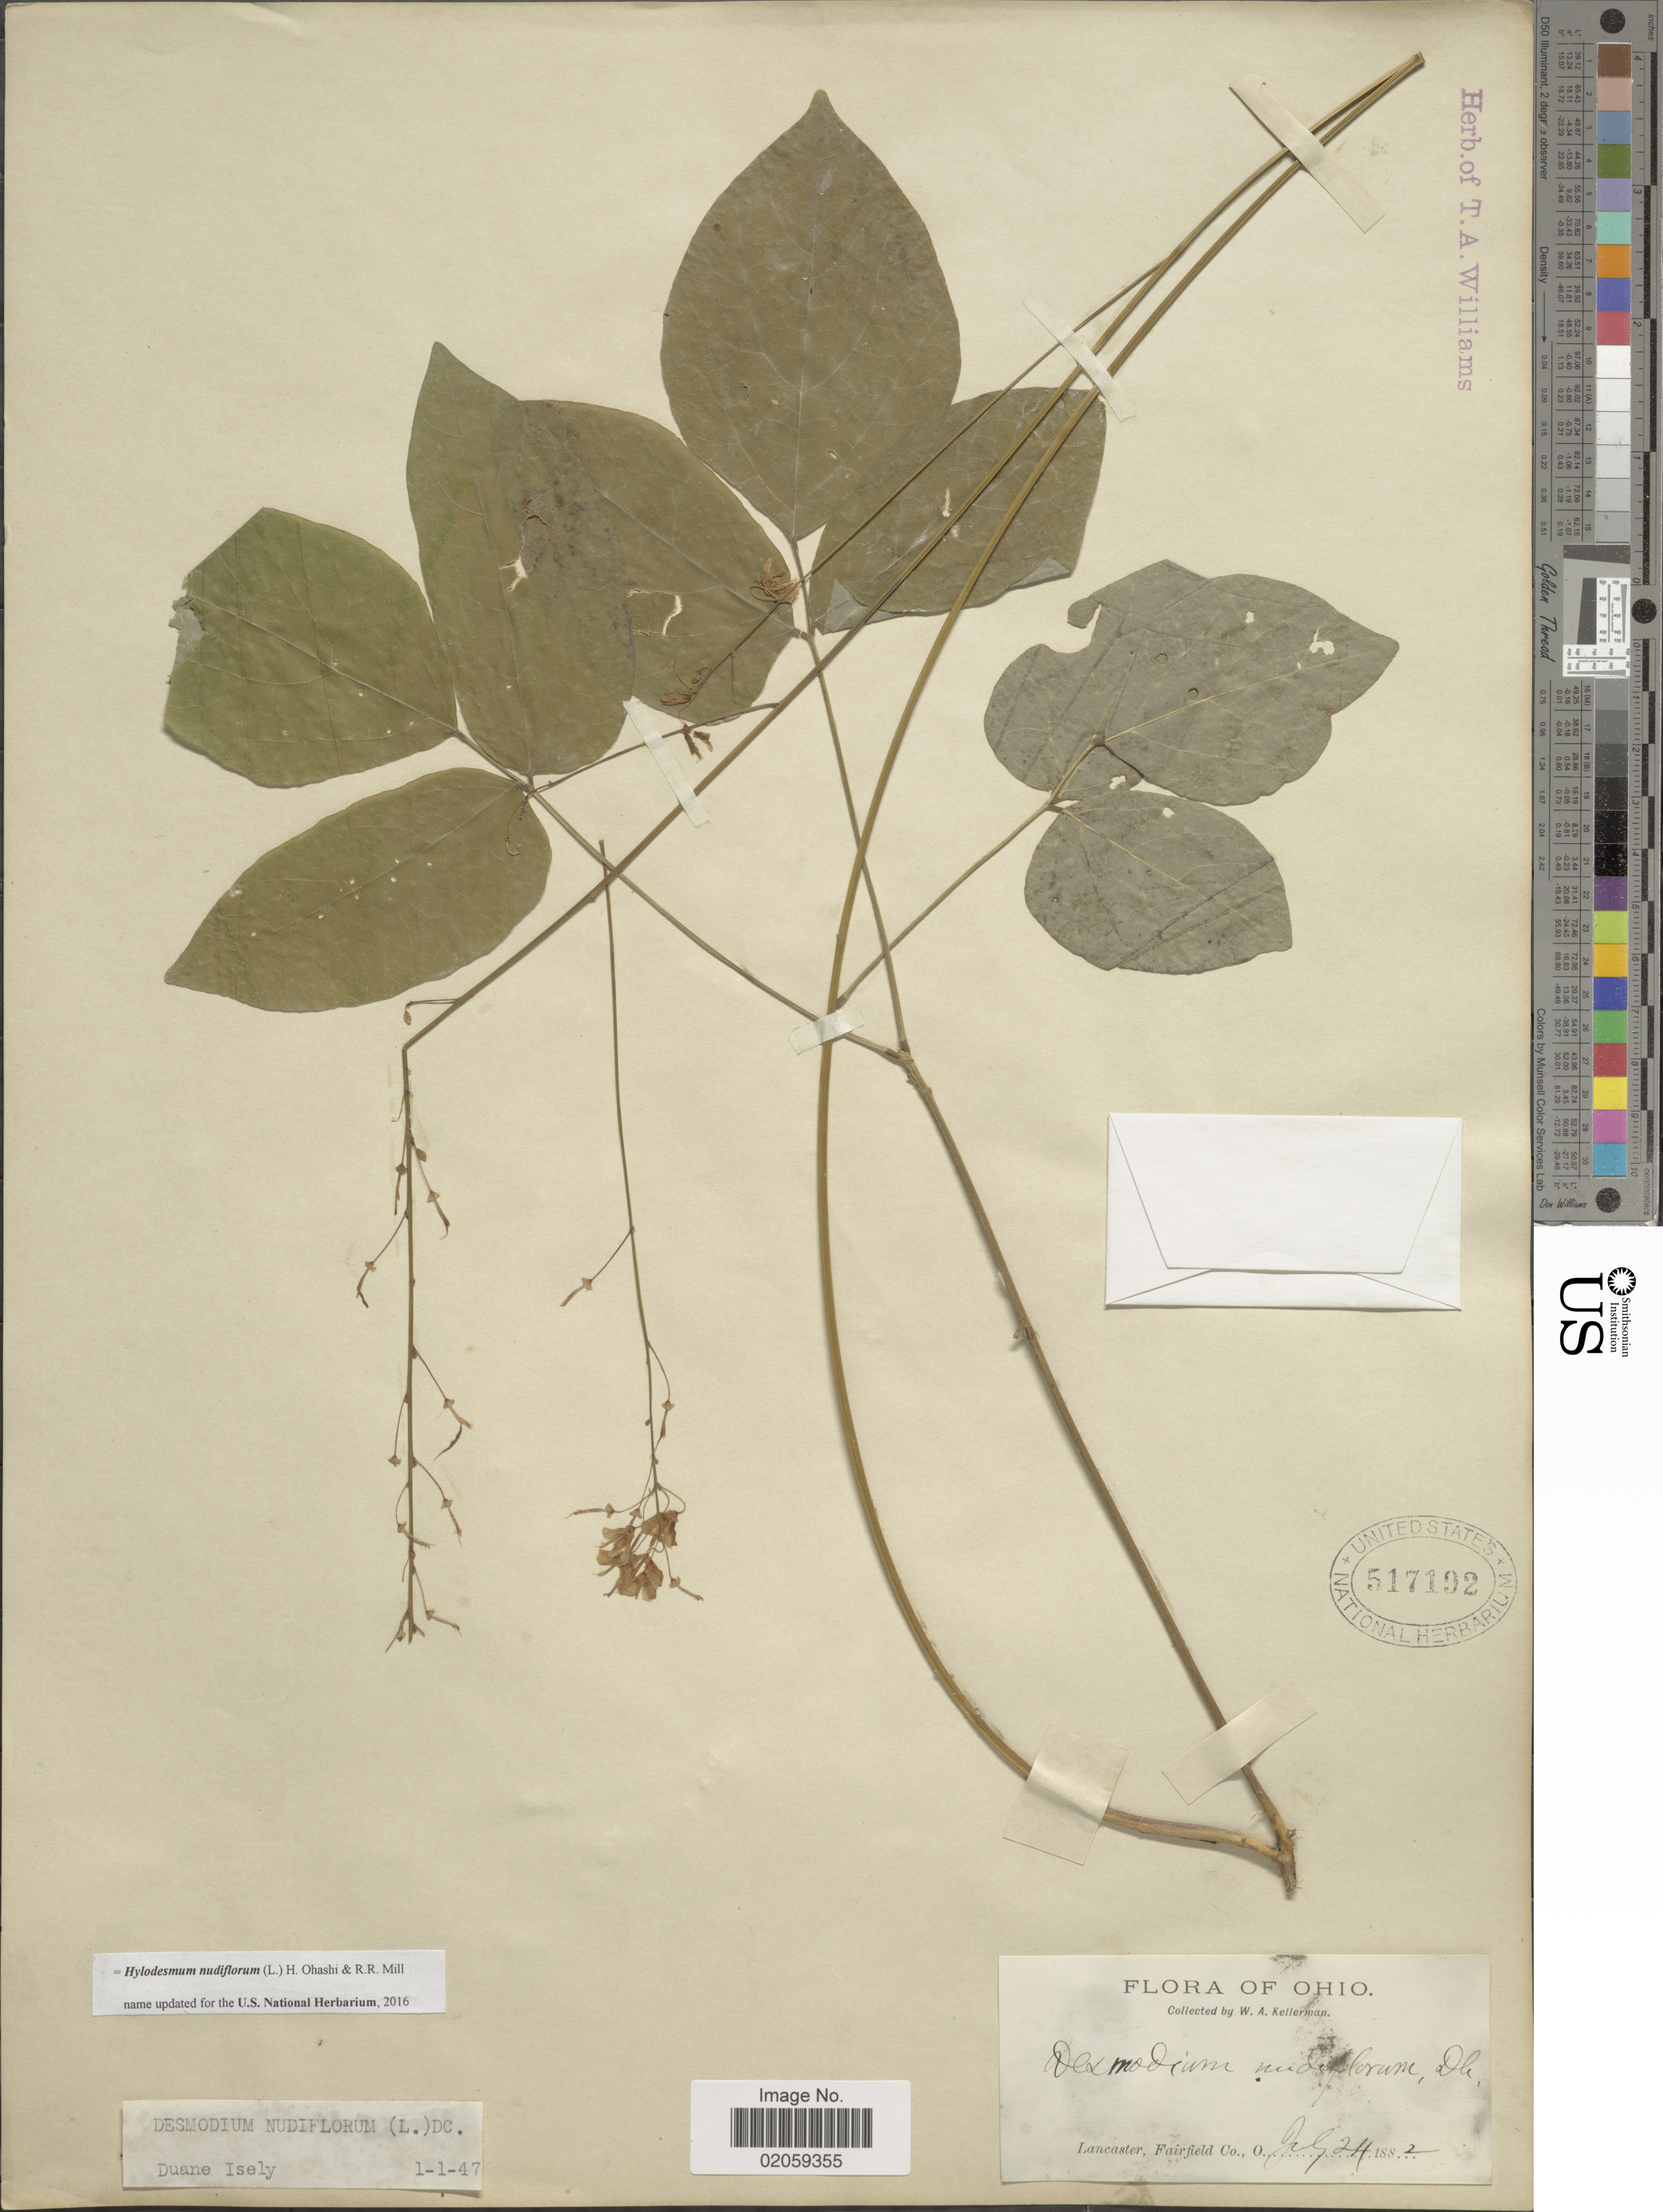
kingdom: Plantae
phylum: Tracheophyta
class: Magnoliopsida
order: Fabales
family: Fabaceae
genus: Hylodesmum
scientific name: Hylodesmum nudiflorum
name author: (L.) H. Ohashi & R.R. Mill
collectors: W. Kellerman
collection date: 1882-07-24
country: United States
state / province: Ohio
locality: Lancaster, Fairfield Co., O.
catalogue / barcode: US 517192